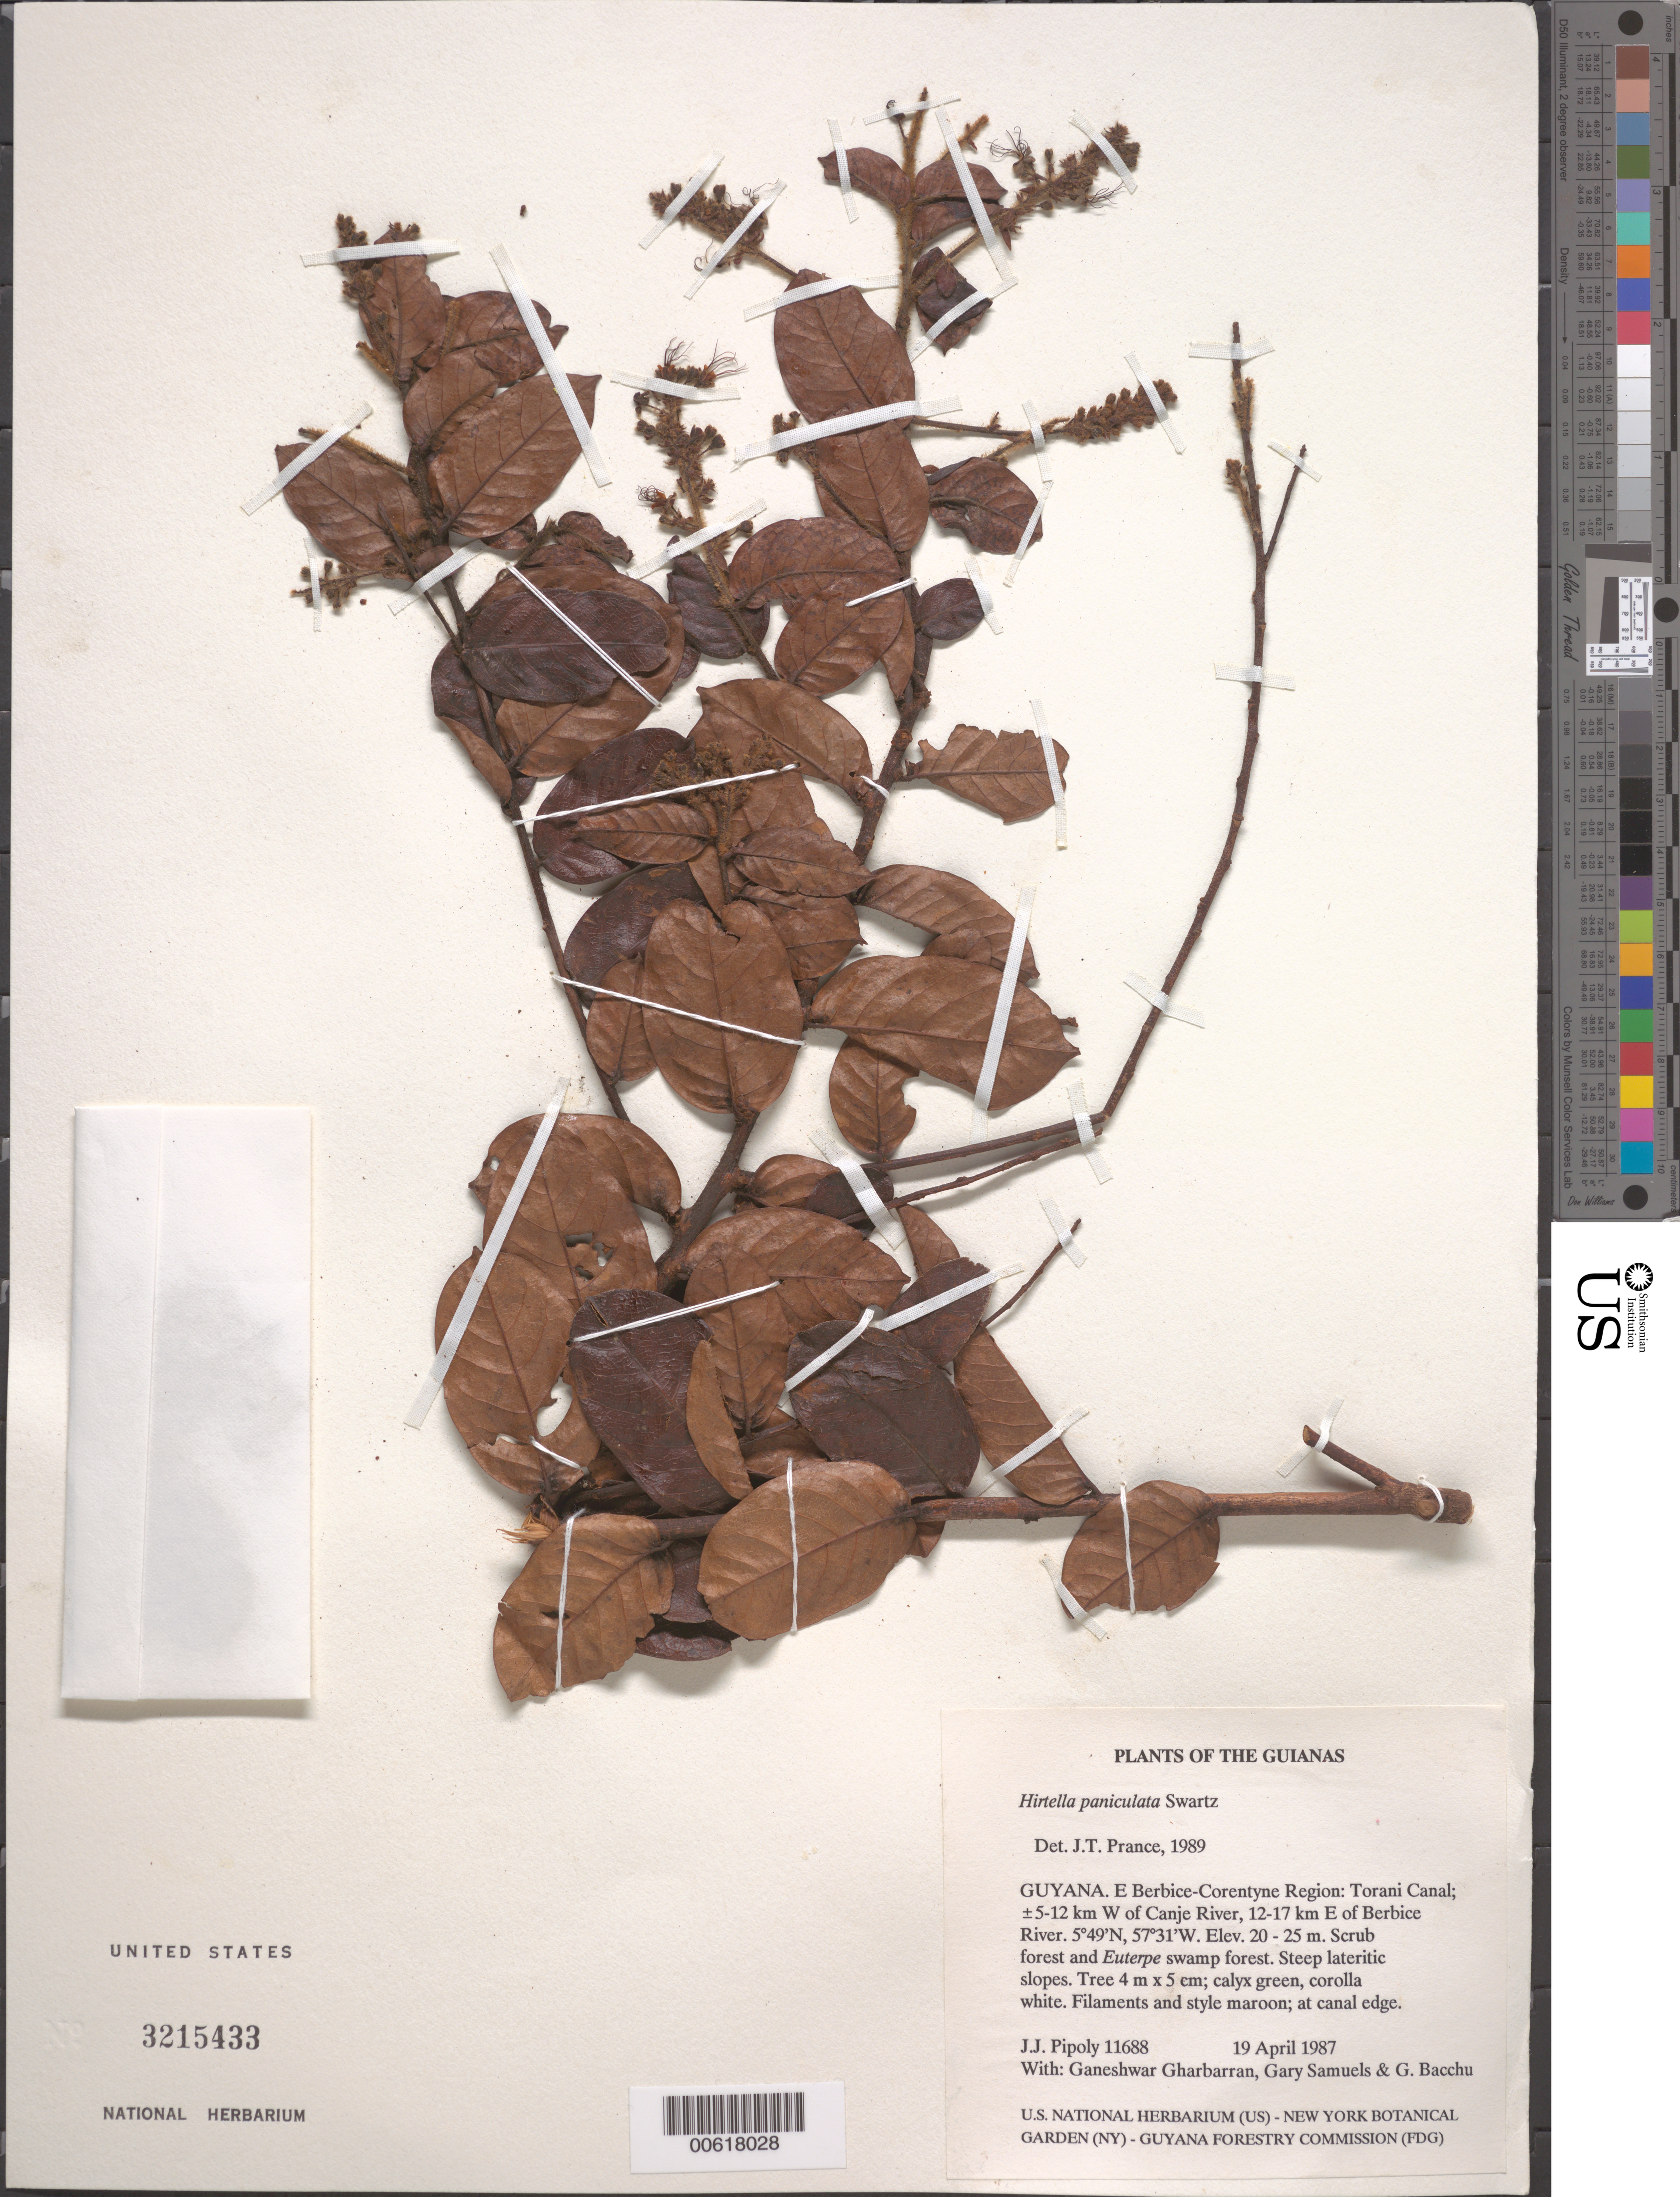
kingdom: Plantae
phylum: Tracheophyta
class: Magnoliopsida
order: Malpighiales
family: Chrysobalanaceae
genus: Hirtella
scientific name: Hirtella paniculata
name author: Sw.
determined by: Prance, G. T.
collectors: J. J. Pipoly, G. Gharbarran, G. Samuels & G. Bacchus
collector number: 11688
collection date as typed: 19 April 1987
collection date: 1987-04-19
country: Guyana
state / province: E. Berbice-Corentyne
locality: Torani Canal; ±5-12 km W of Canje River, 12-17 km E of Berbice River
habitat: Scrub forest and Euterpe Swamp forestSteep lateritic slopes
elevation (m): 20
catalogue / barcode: US 3215433